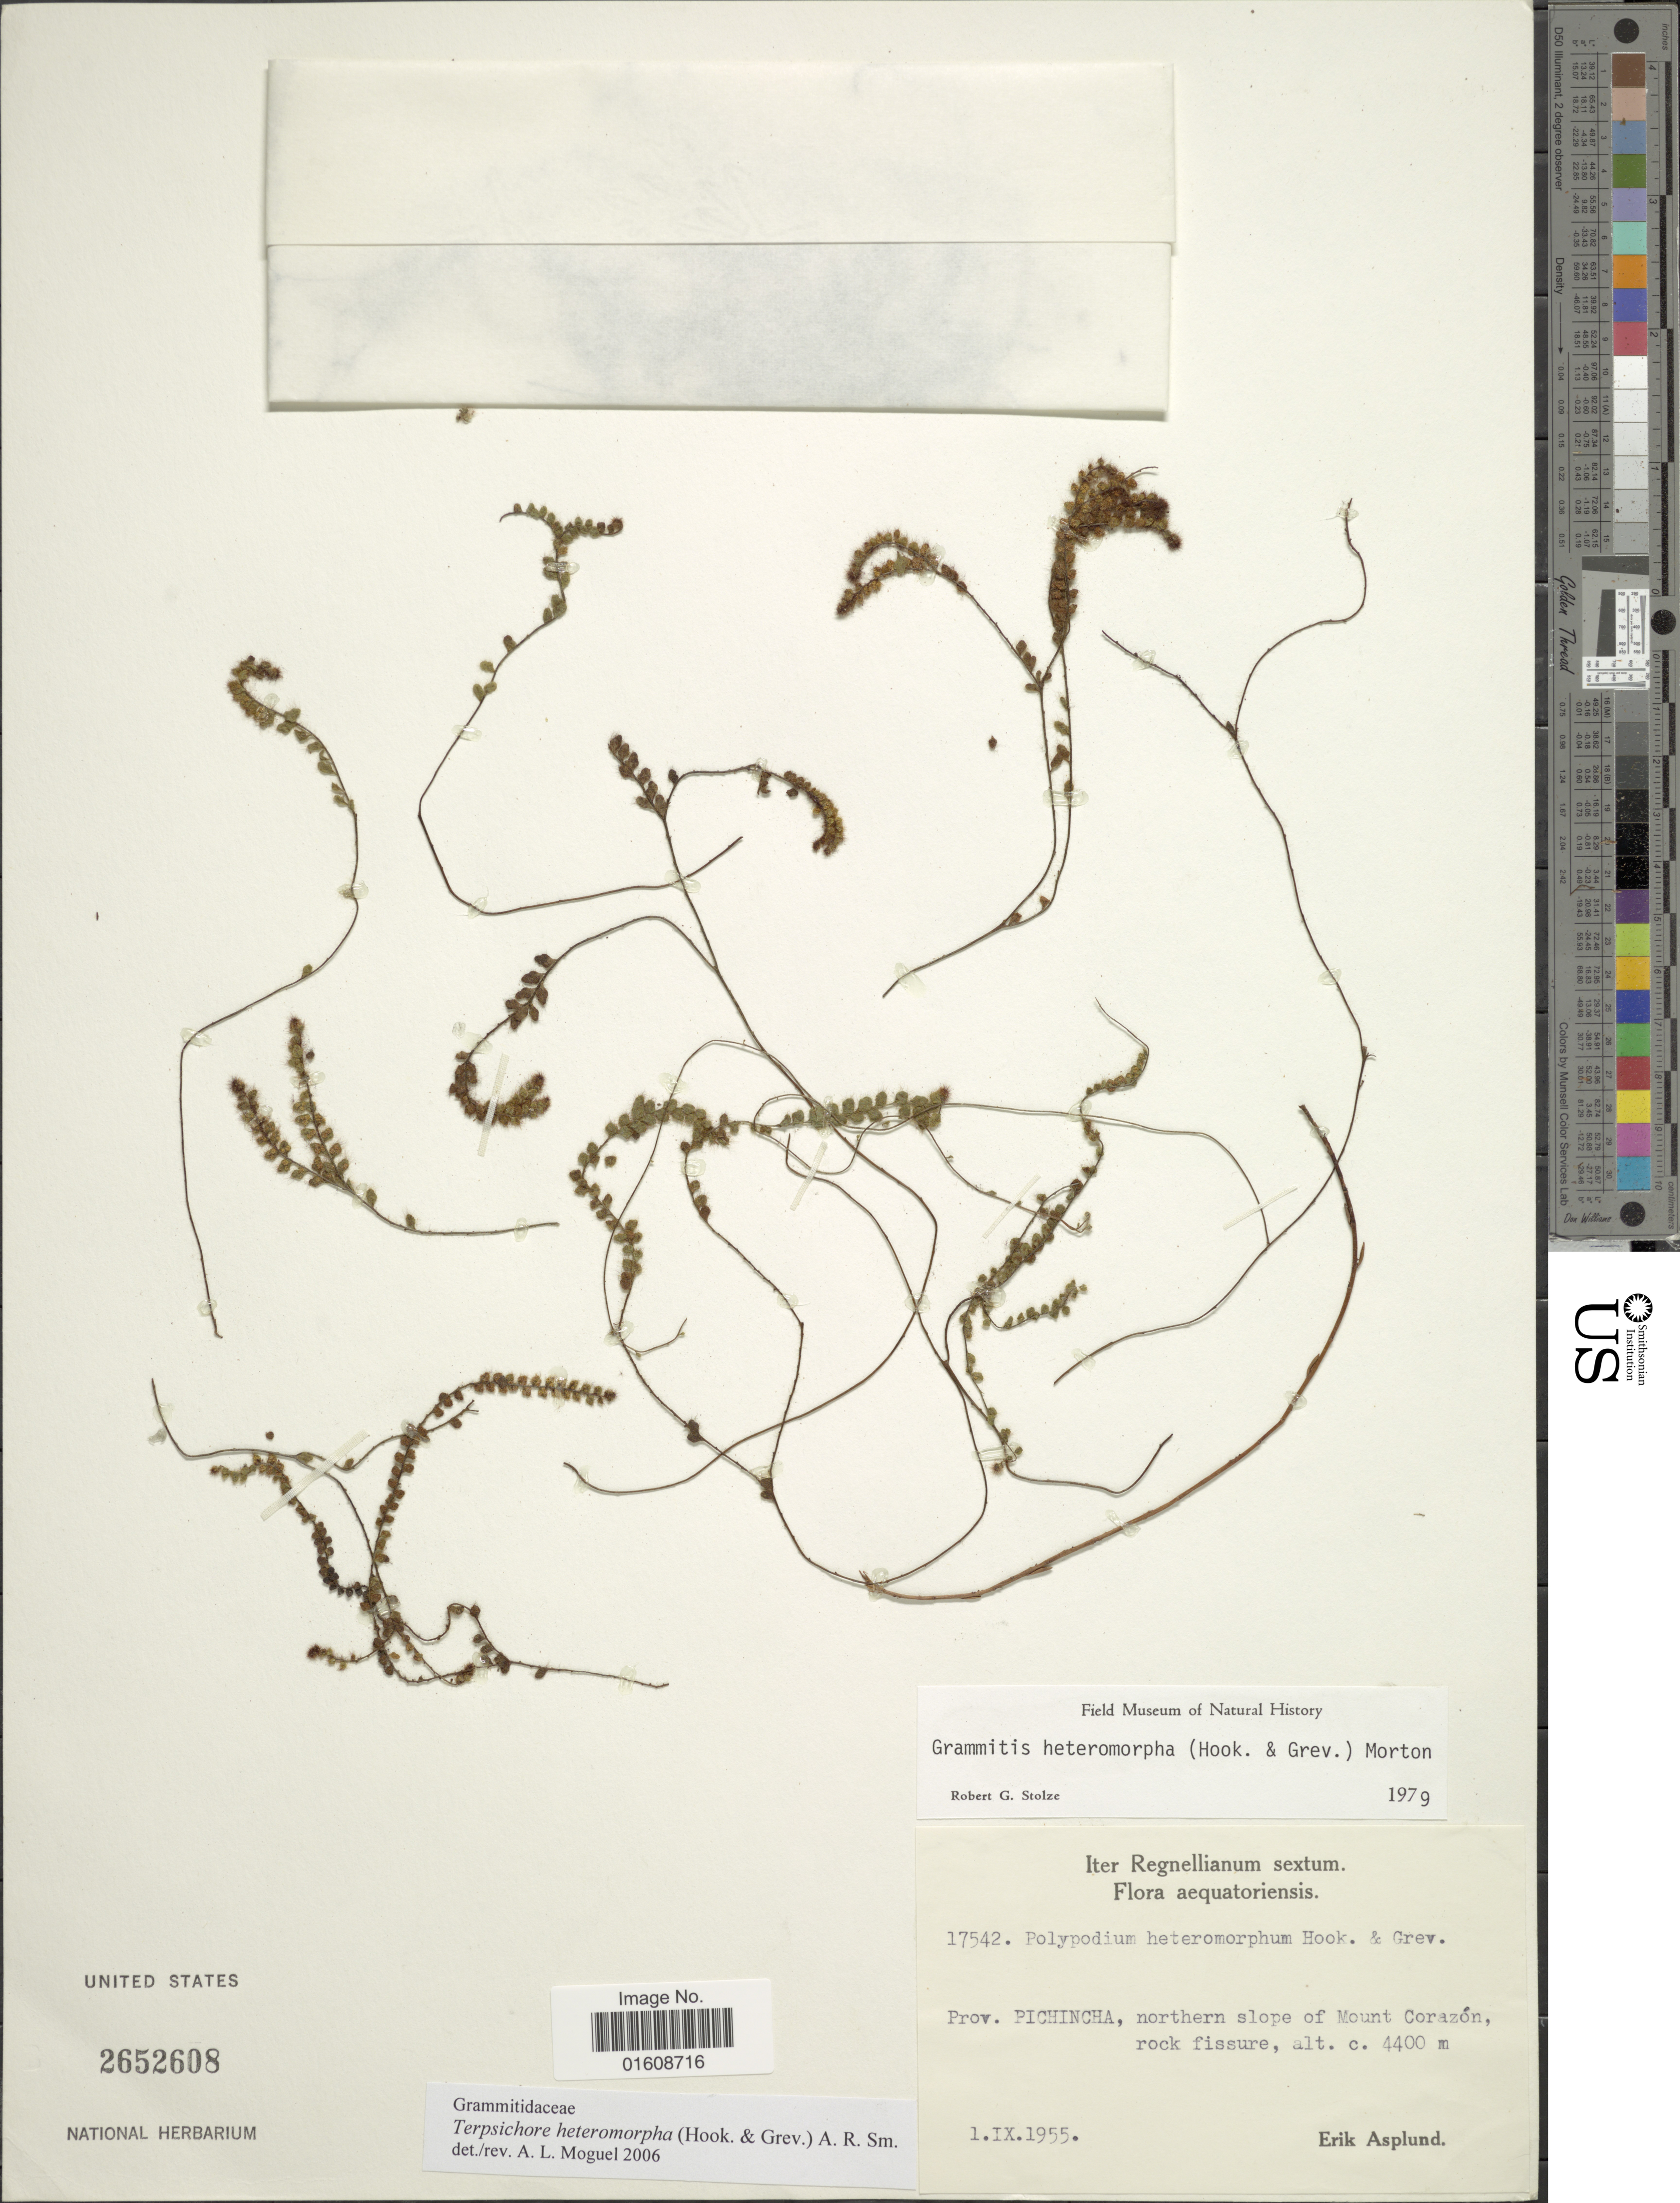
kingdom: Plantae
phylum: Tracheophyta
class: Polypodiopsida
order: Polypodiales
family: Polypodiaceae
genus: Alansmia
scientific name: Alansmia heteromorpha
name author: (Hook. & Grev.) Moguel & M. Kessler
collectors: E. Asplund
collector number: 17542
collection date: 1955-09-01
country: Ecuador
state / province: Pichincha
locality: Northern slope of Mount Corazón, rock fissure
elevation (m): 4400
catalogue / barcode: US 2652608